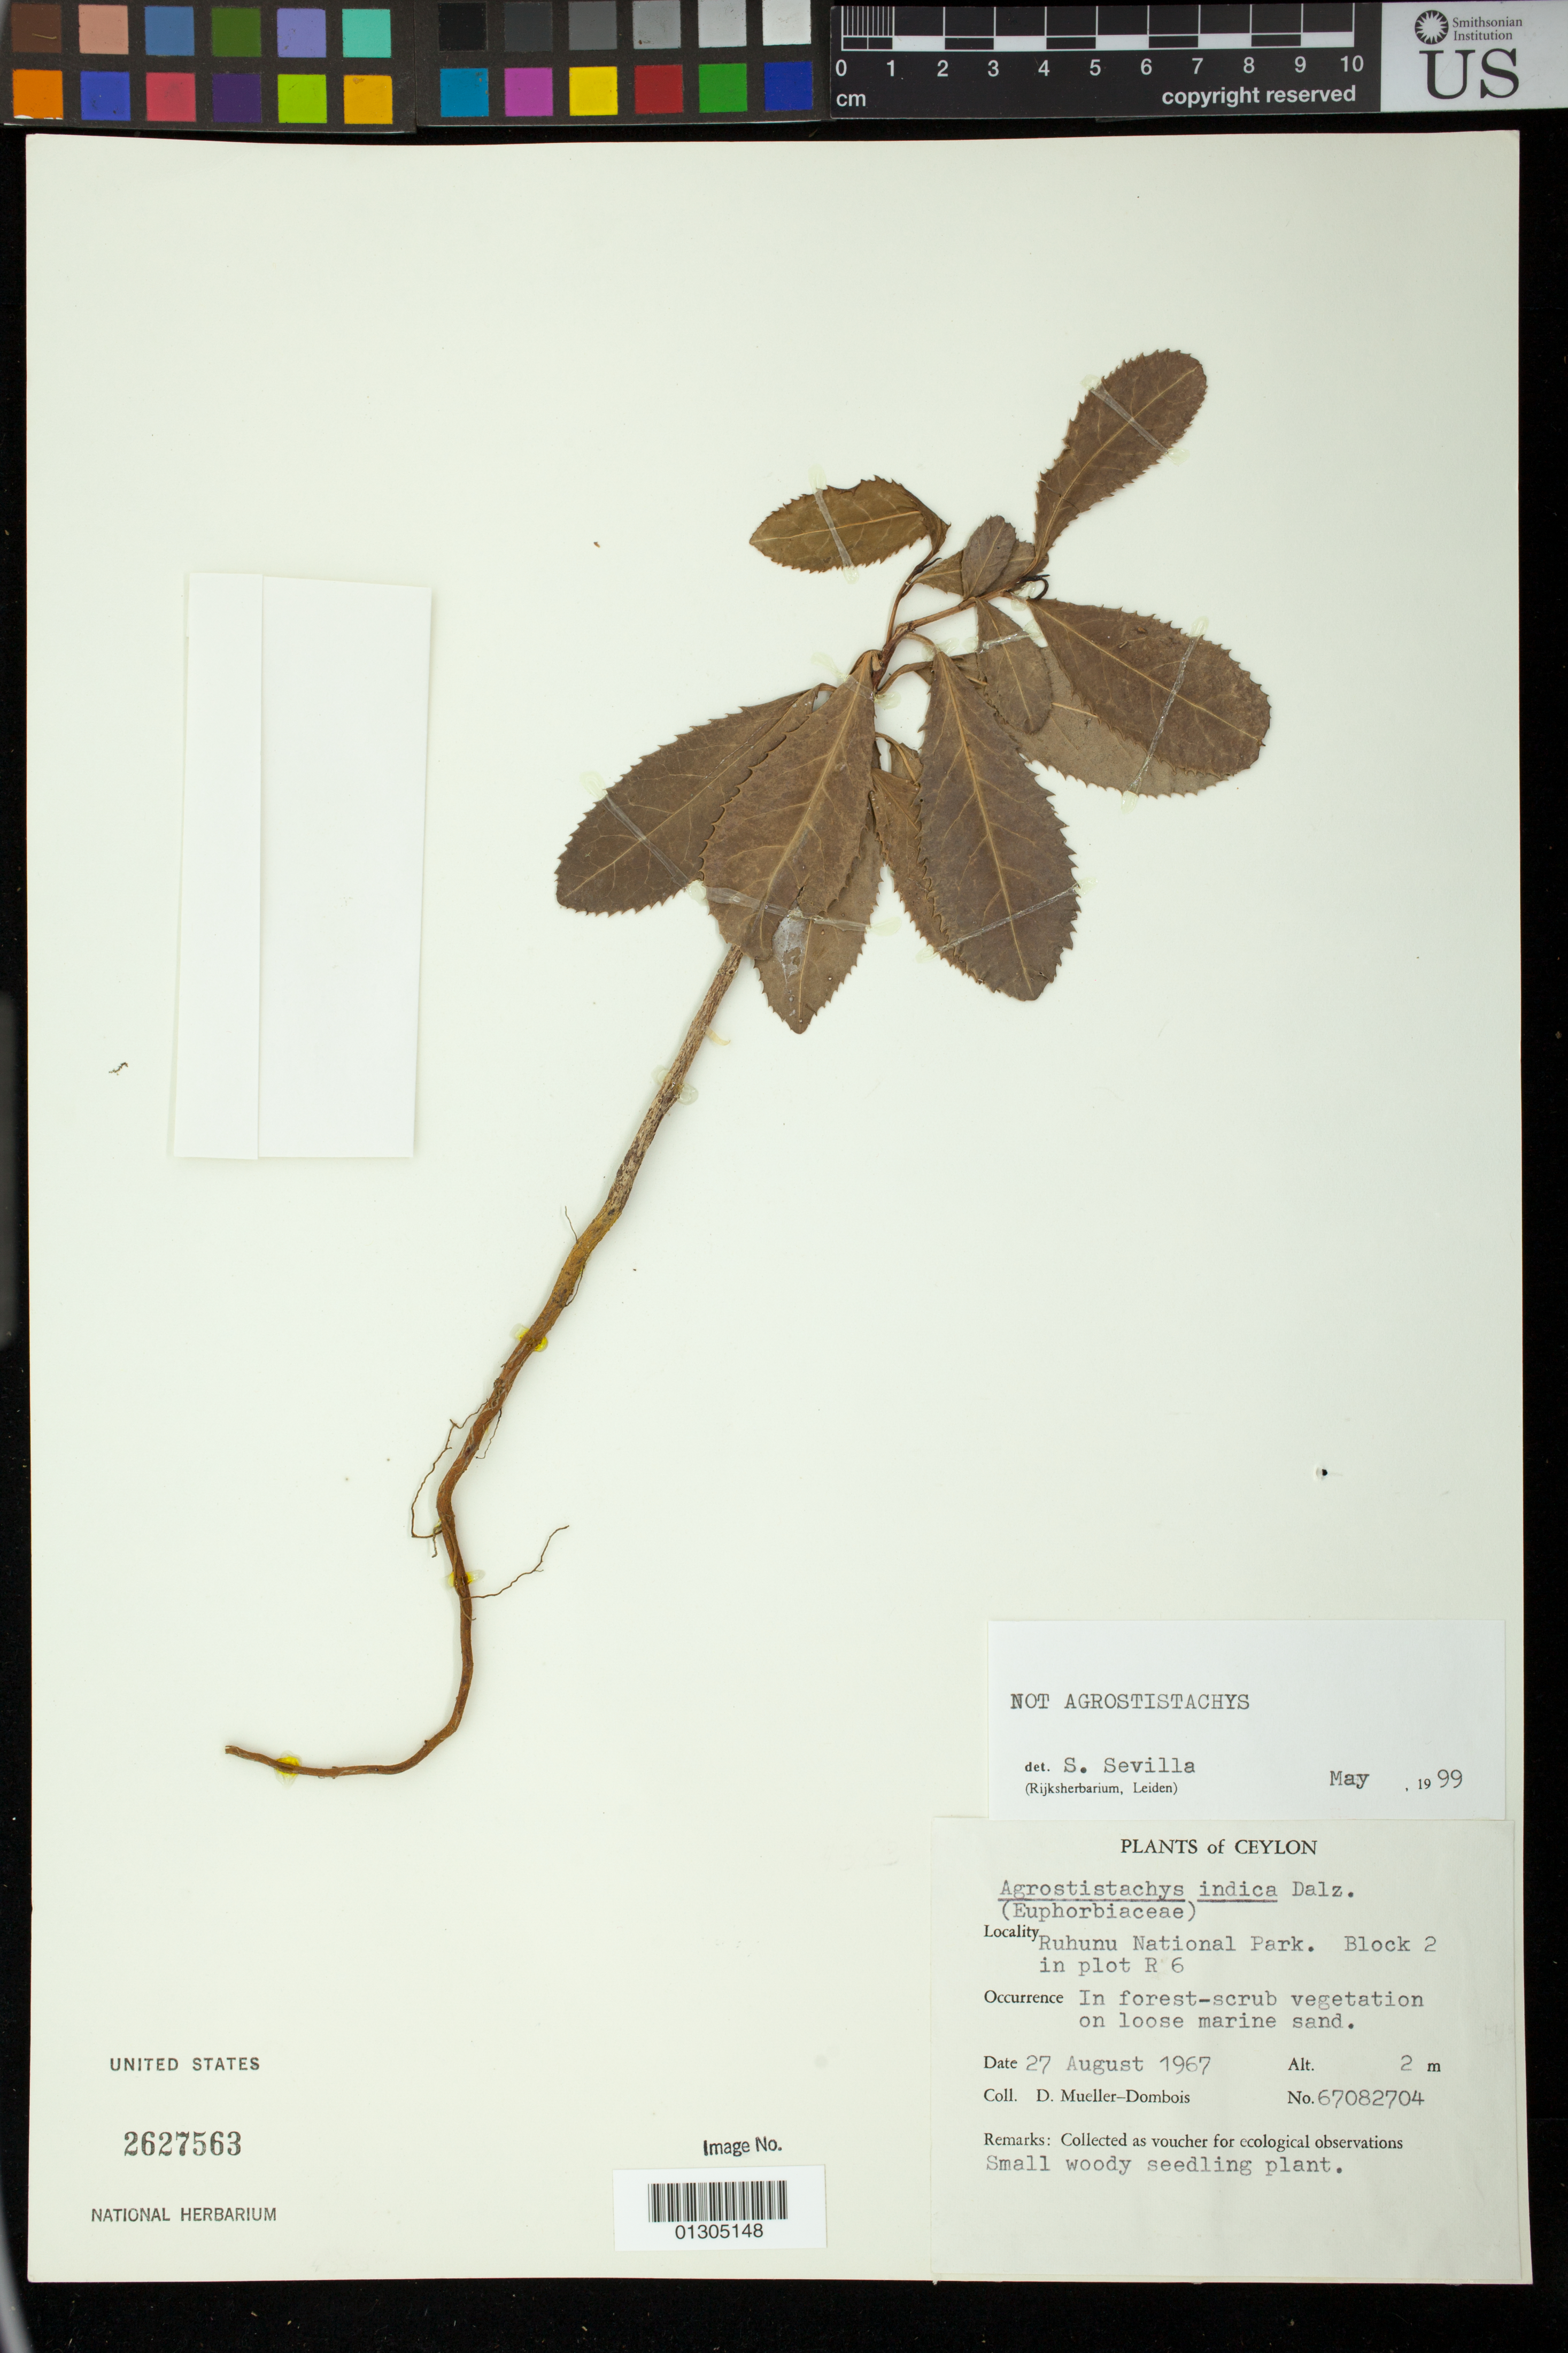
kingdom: Plantae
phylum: Tracheophyta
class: Magnoliopsida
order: Malpighiales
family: Euphorbiaceae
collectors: D. Mueller-Dombois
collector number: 67082704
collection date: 1967-08-27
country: Sri Lanka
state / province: Southern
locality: Ruhunu National Park. Block 2 in plot R 6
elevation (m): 2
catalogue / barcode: US 2627563